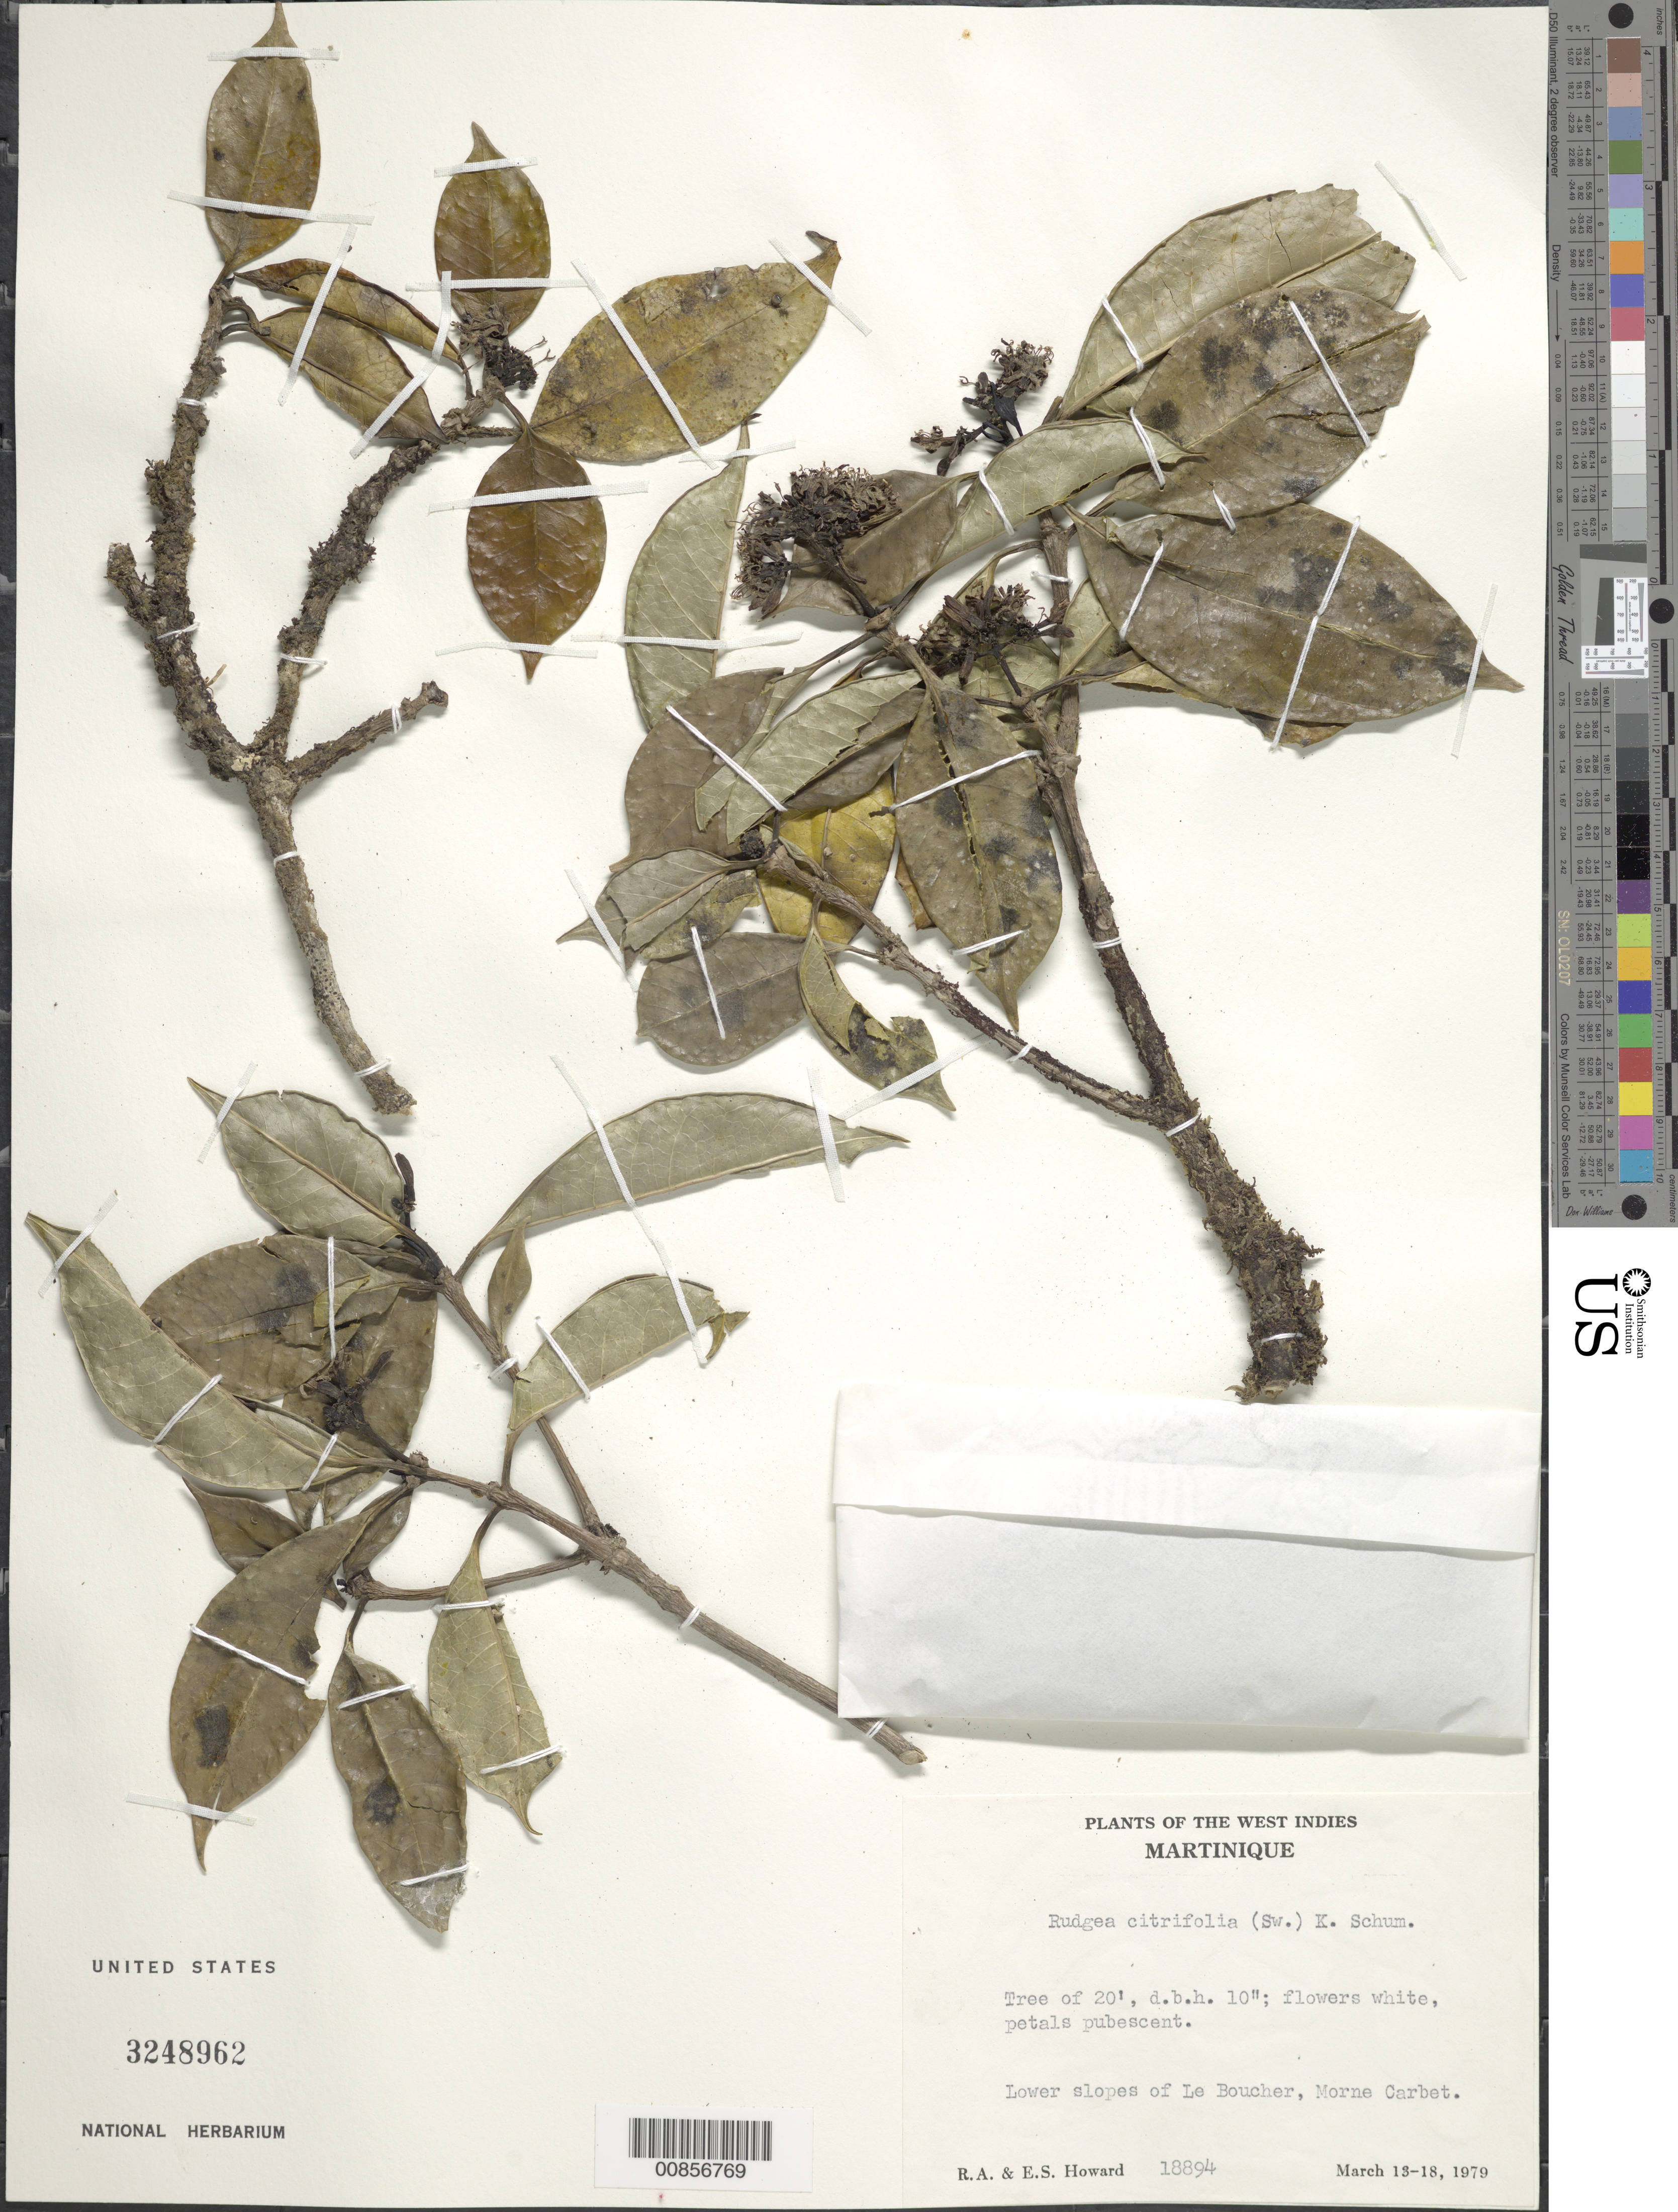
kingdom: Plantae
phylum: Tracheophyta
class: Magnoliopsida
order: Gentianales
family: Rubiaceae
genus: Rudgea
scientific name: Rudgea citrifolia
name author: (Sw.) K. Schum.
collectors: R. A. Howard & E. S. Howard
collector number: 18894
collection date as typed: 13 Mar 1979 to 18 Mar 1979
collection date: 1979-03-13/1979-03-18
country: Martinique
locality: Lower slopes of Le Boucher, Morne Carbet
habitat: Lower slopes of morne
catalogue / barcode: US 3248962